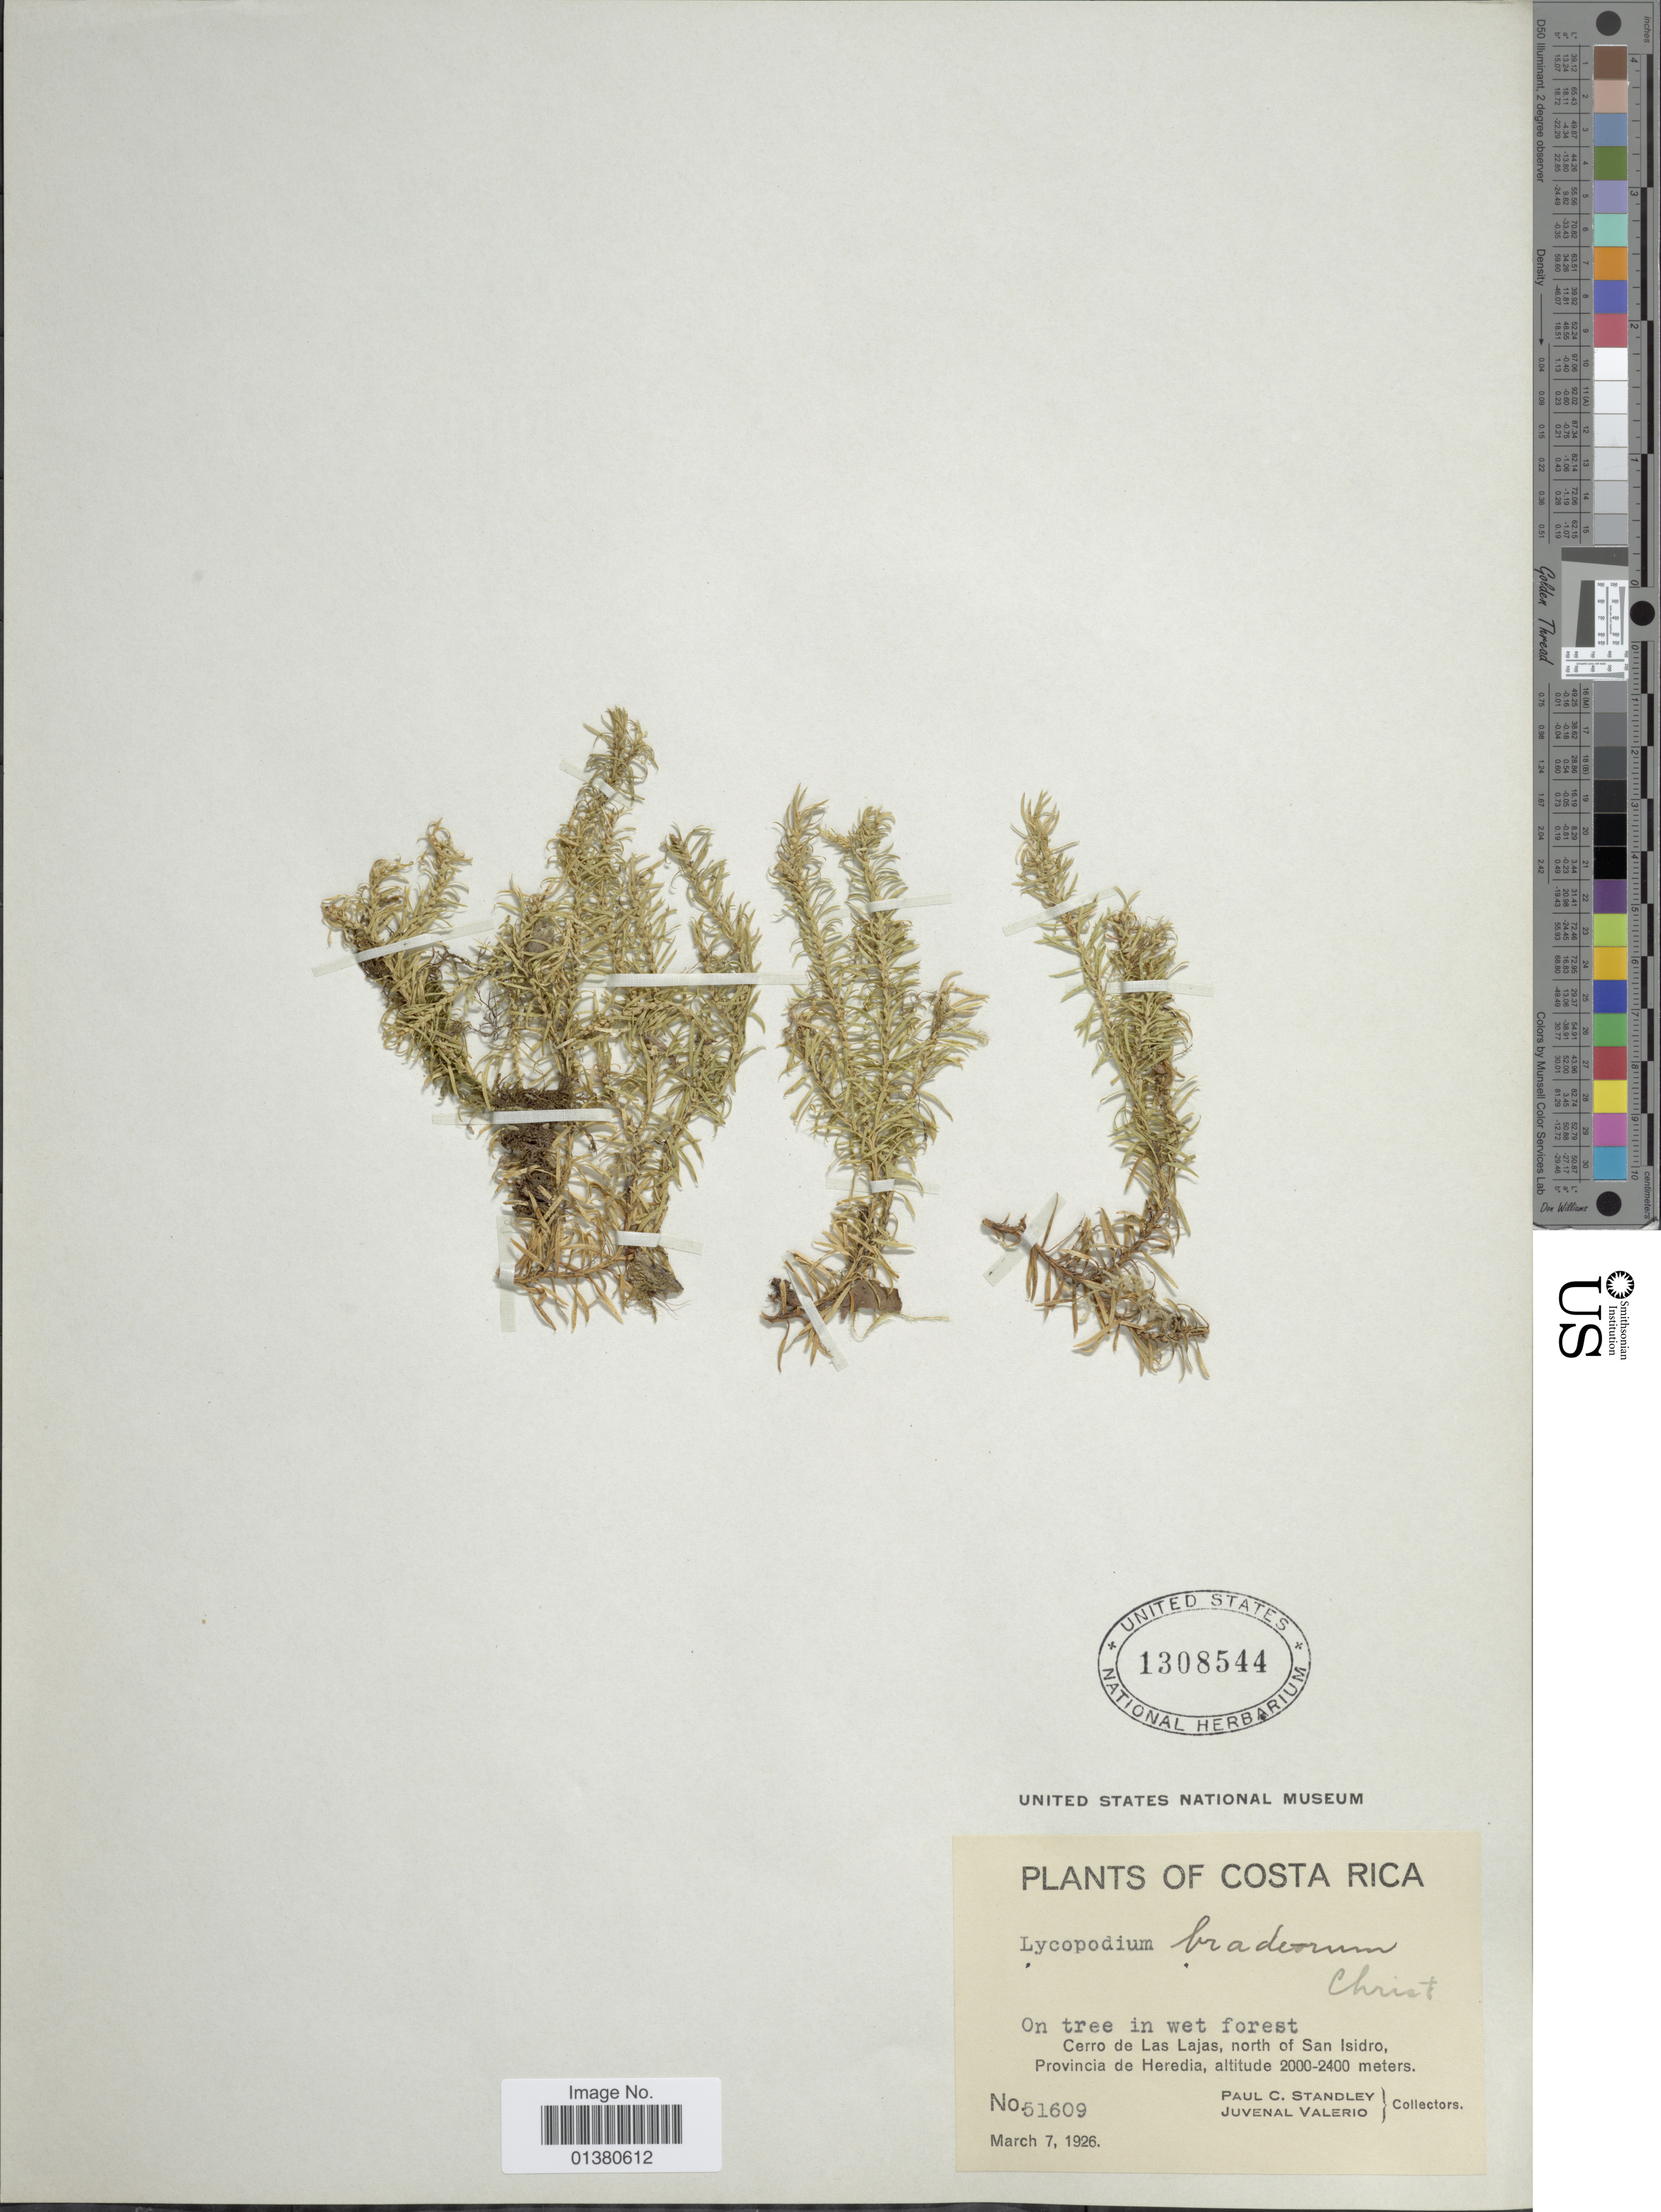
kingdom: Plantae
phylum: Tracheophyta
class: Lycopodiopsida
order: Lycopodiales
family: Lycopodiaceae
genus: Phlegmariurus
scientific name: Phlegmariurus bradeorum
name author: (Christ) B. Øllg.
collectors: P. C. Standley & J. Valerio R.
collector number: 51609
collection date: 1926-03-07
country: Costa Rica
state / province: Heredia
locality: Cerro de Las Lajas, north of San Isidro, provincia de Heredia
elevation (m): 2000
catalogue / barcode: US 1308544